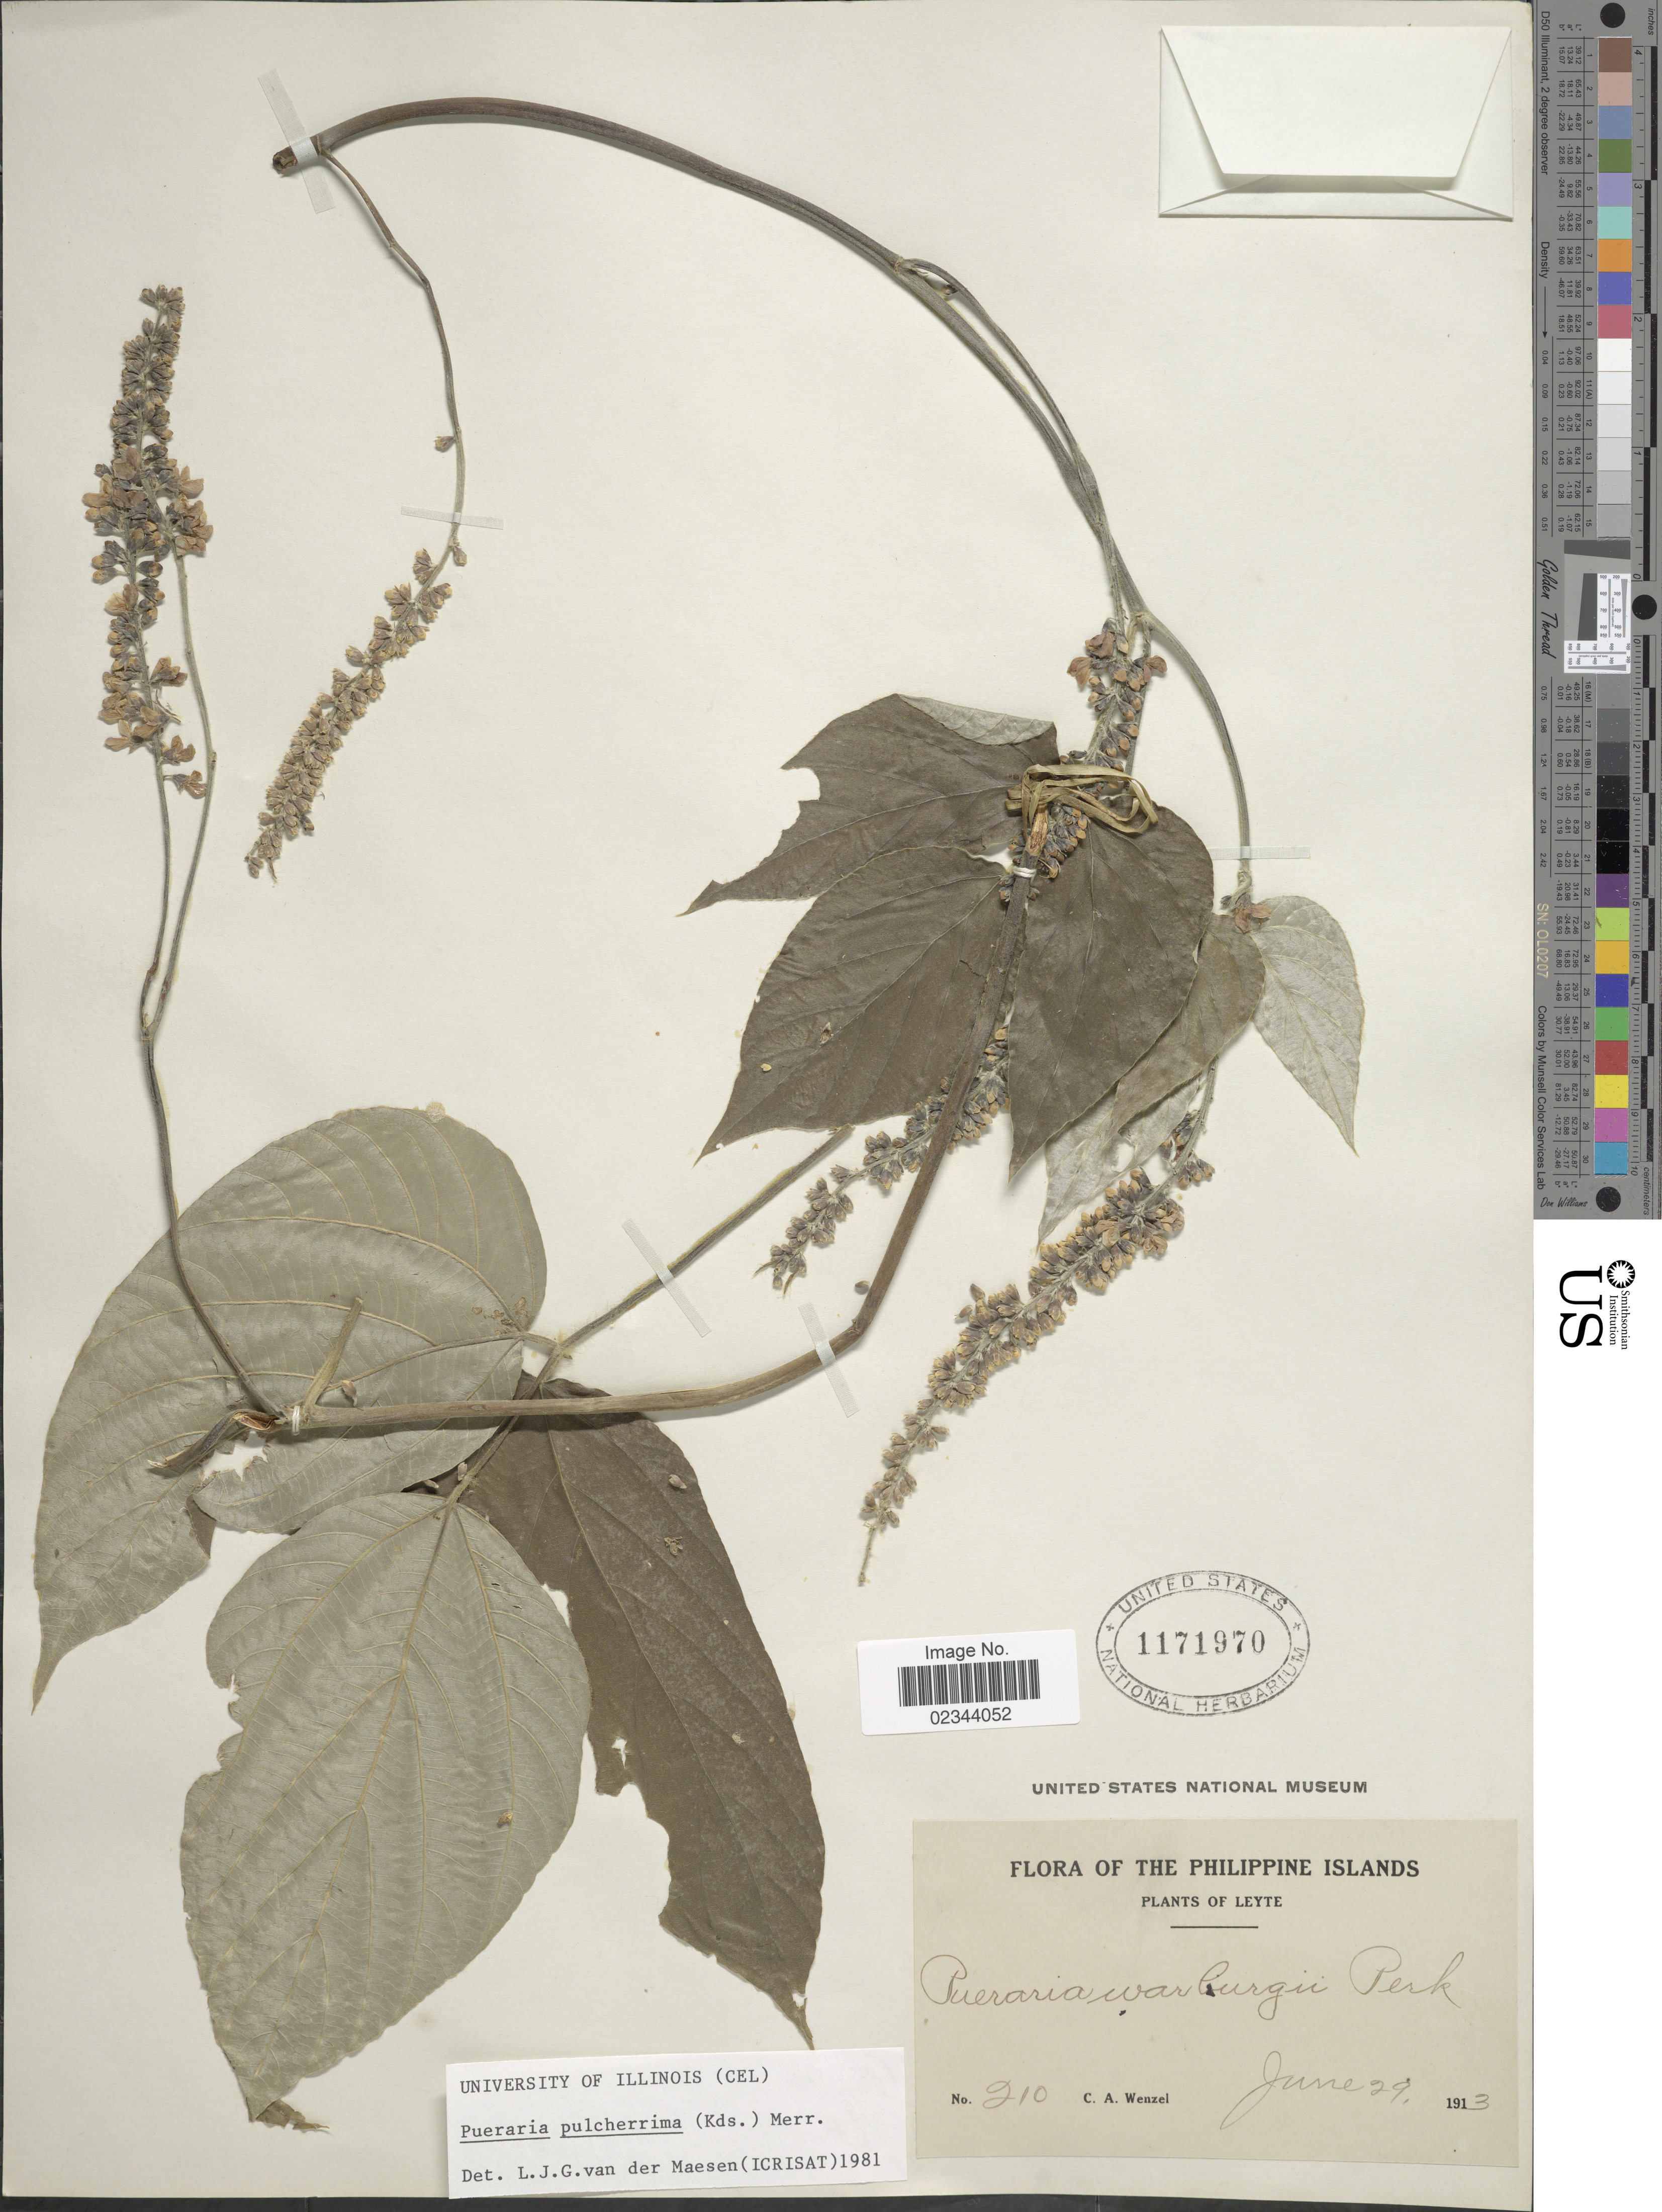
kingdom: Plantae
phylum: Tracheophyta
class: Magnoliopsida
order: Fabales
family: Fabaceae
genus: Pueraria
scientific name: Pueraria pulcherrima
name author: (Koord.) Koord.-Schum.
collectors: C. Wenzel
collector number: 210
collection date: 1913-06-29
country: Philippines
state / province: Eastern Visayas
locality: Leyte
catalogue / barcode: US 1171970